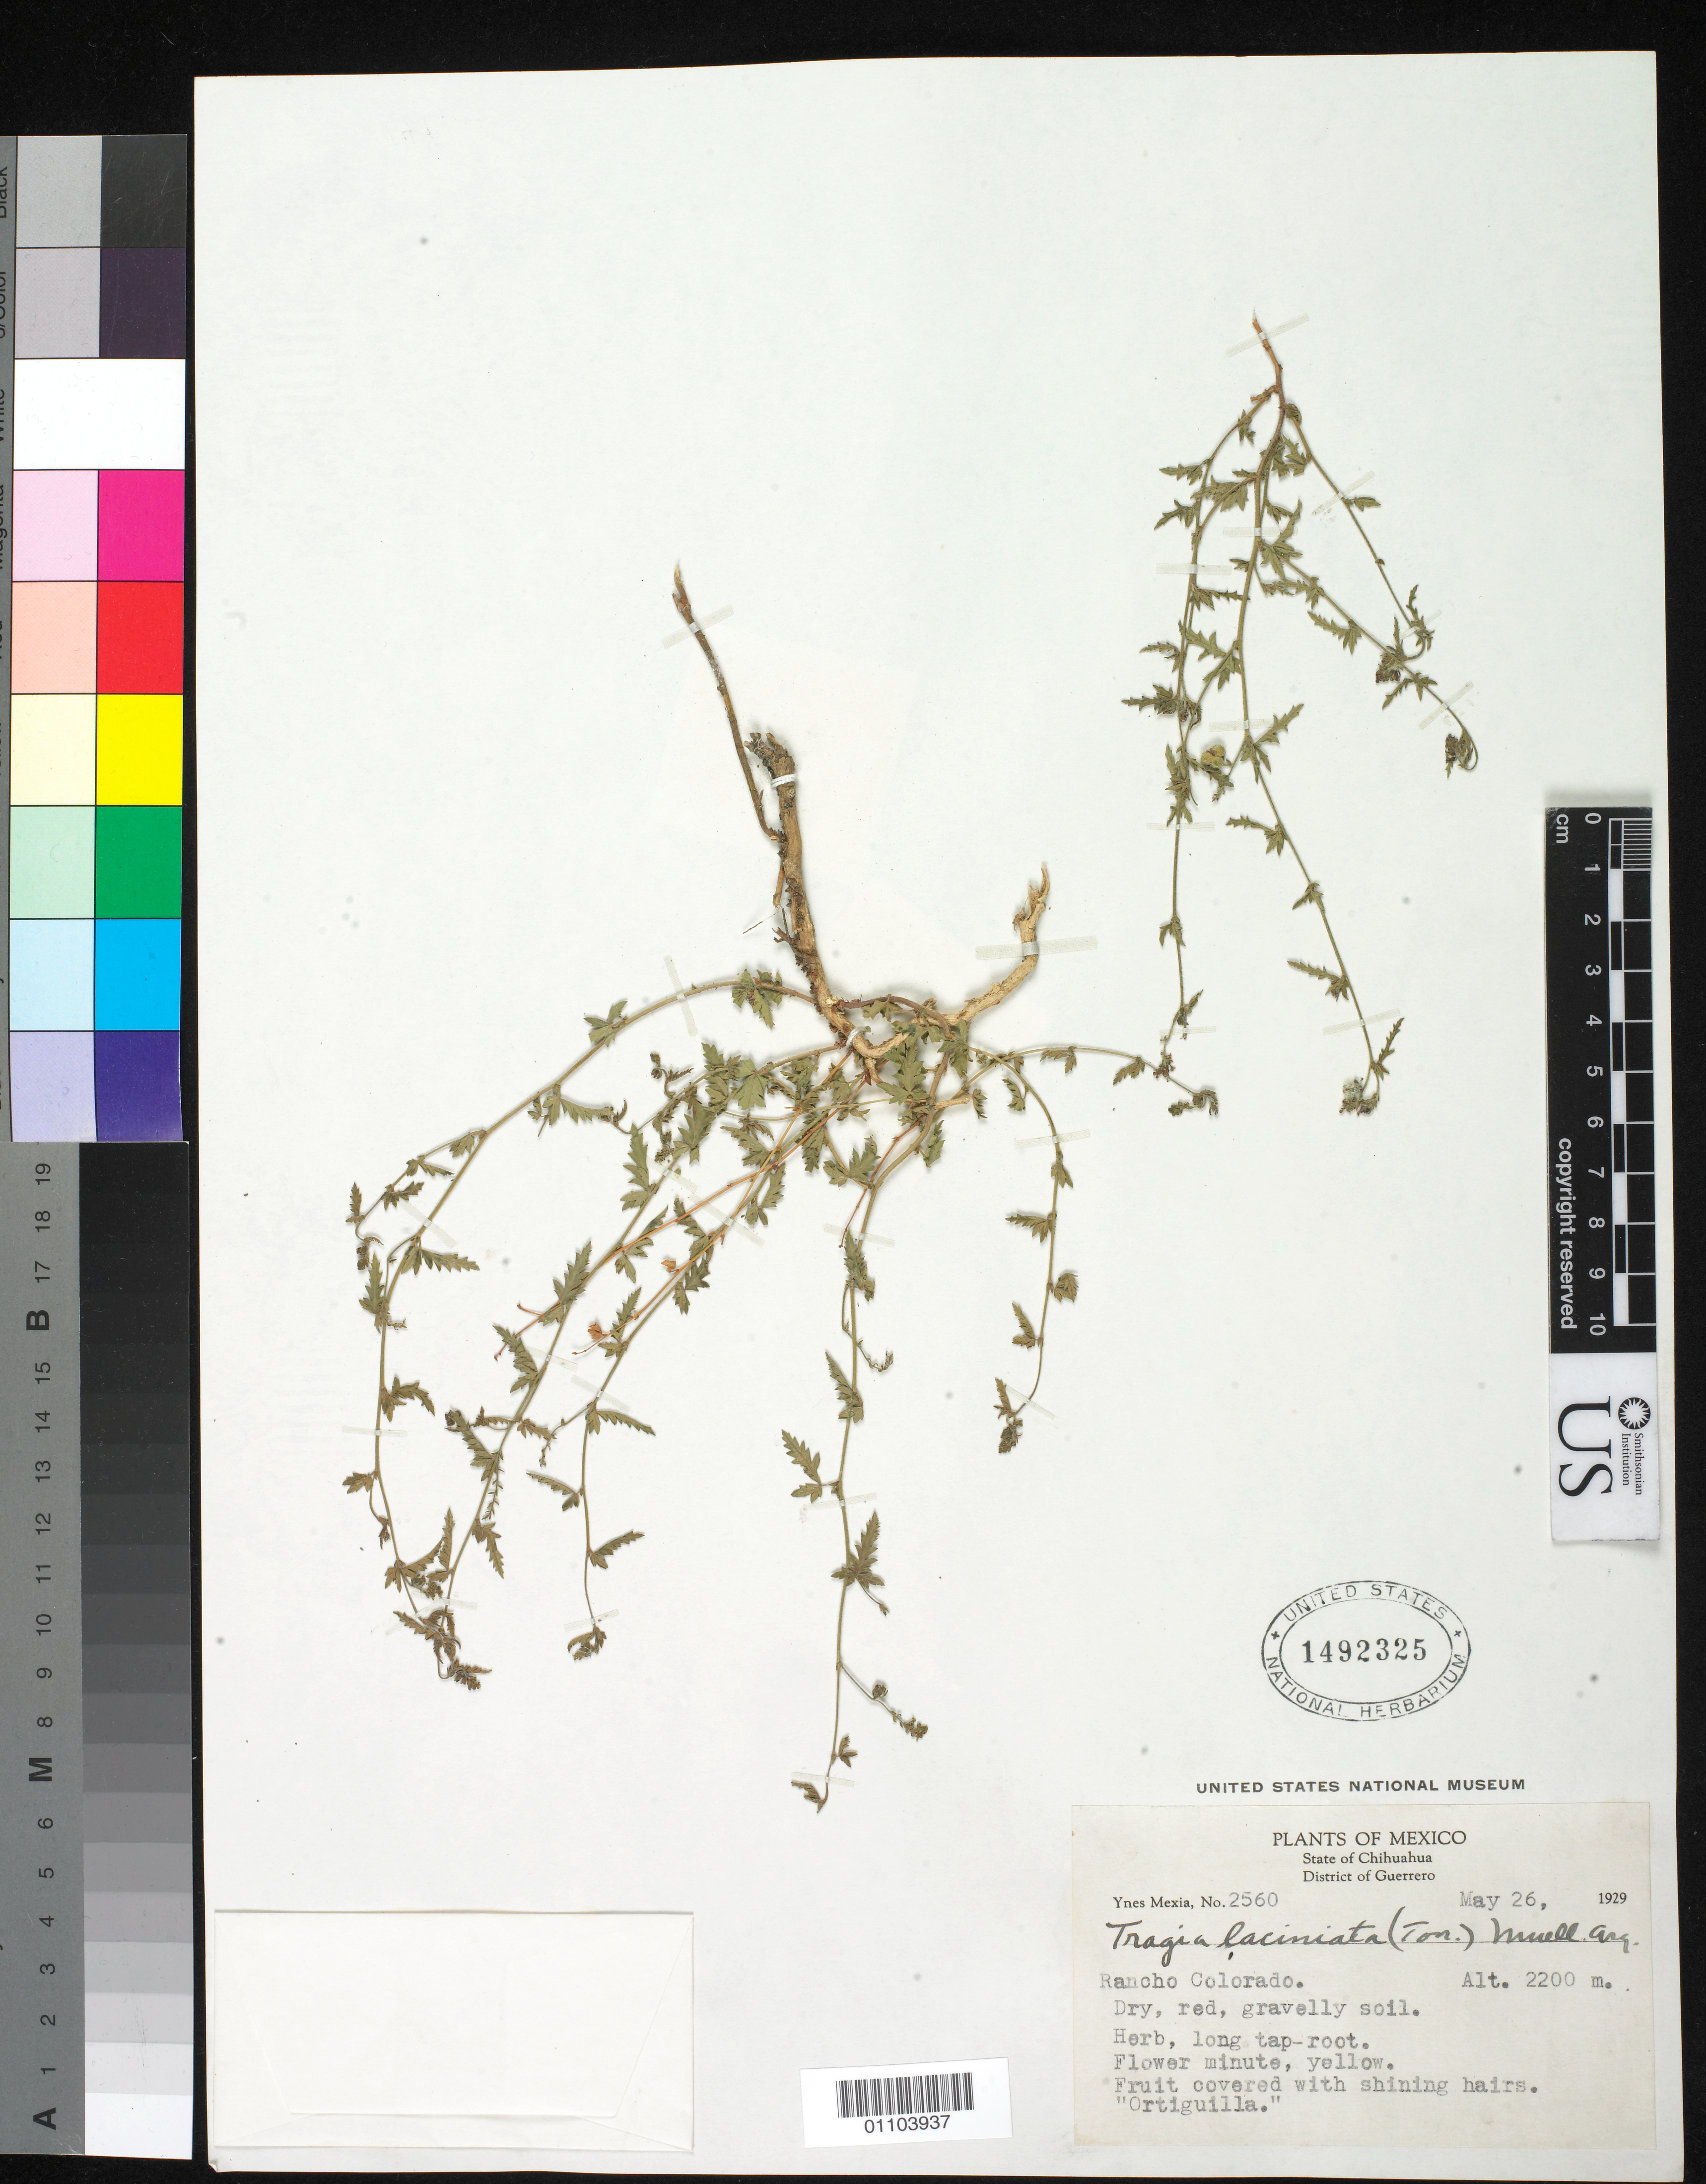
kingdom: Plantae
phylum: Tracheophyta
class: Magnoliopsida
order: Malpighiales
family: Euphorbiaceae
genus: Tragia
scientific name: Tragia laciniata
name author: (Torr.) Müll. Arg.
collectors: Y. Mexia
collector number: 2560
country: Mexico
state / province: Chihuahua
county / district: Guerrero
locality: Rancho Colorado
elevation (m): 2200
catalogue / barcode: US 1492325